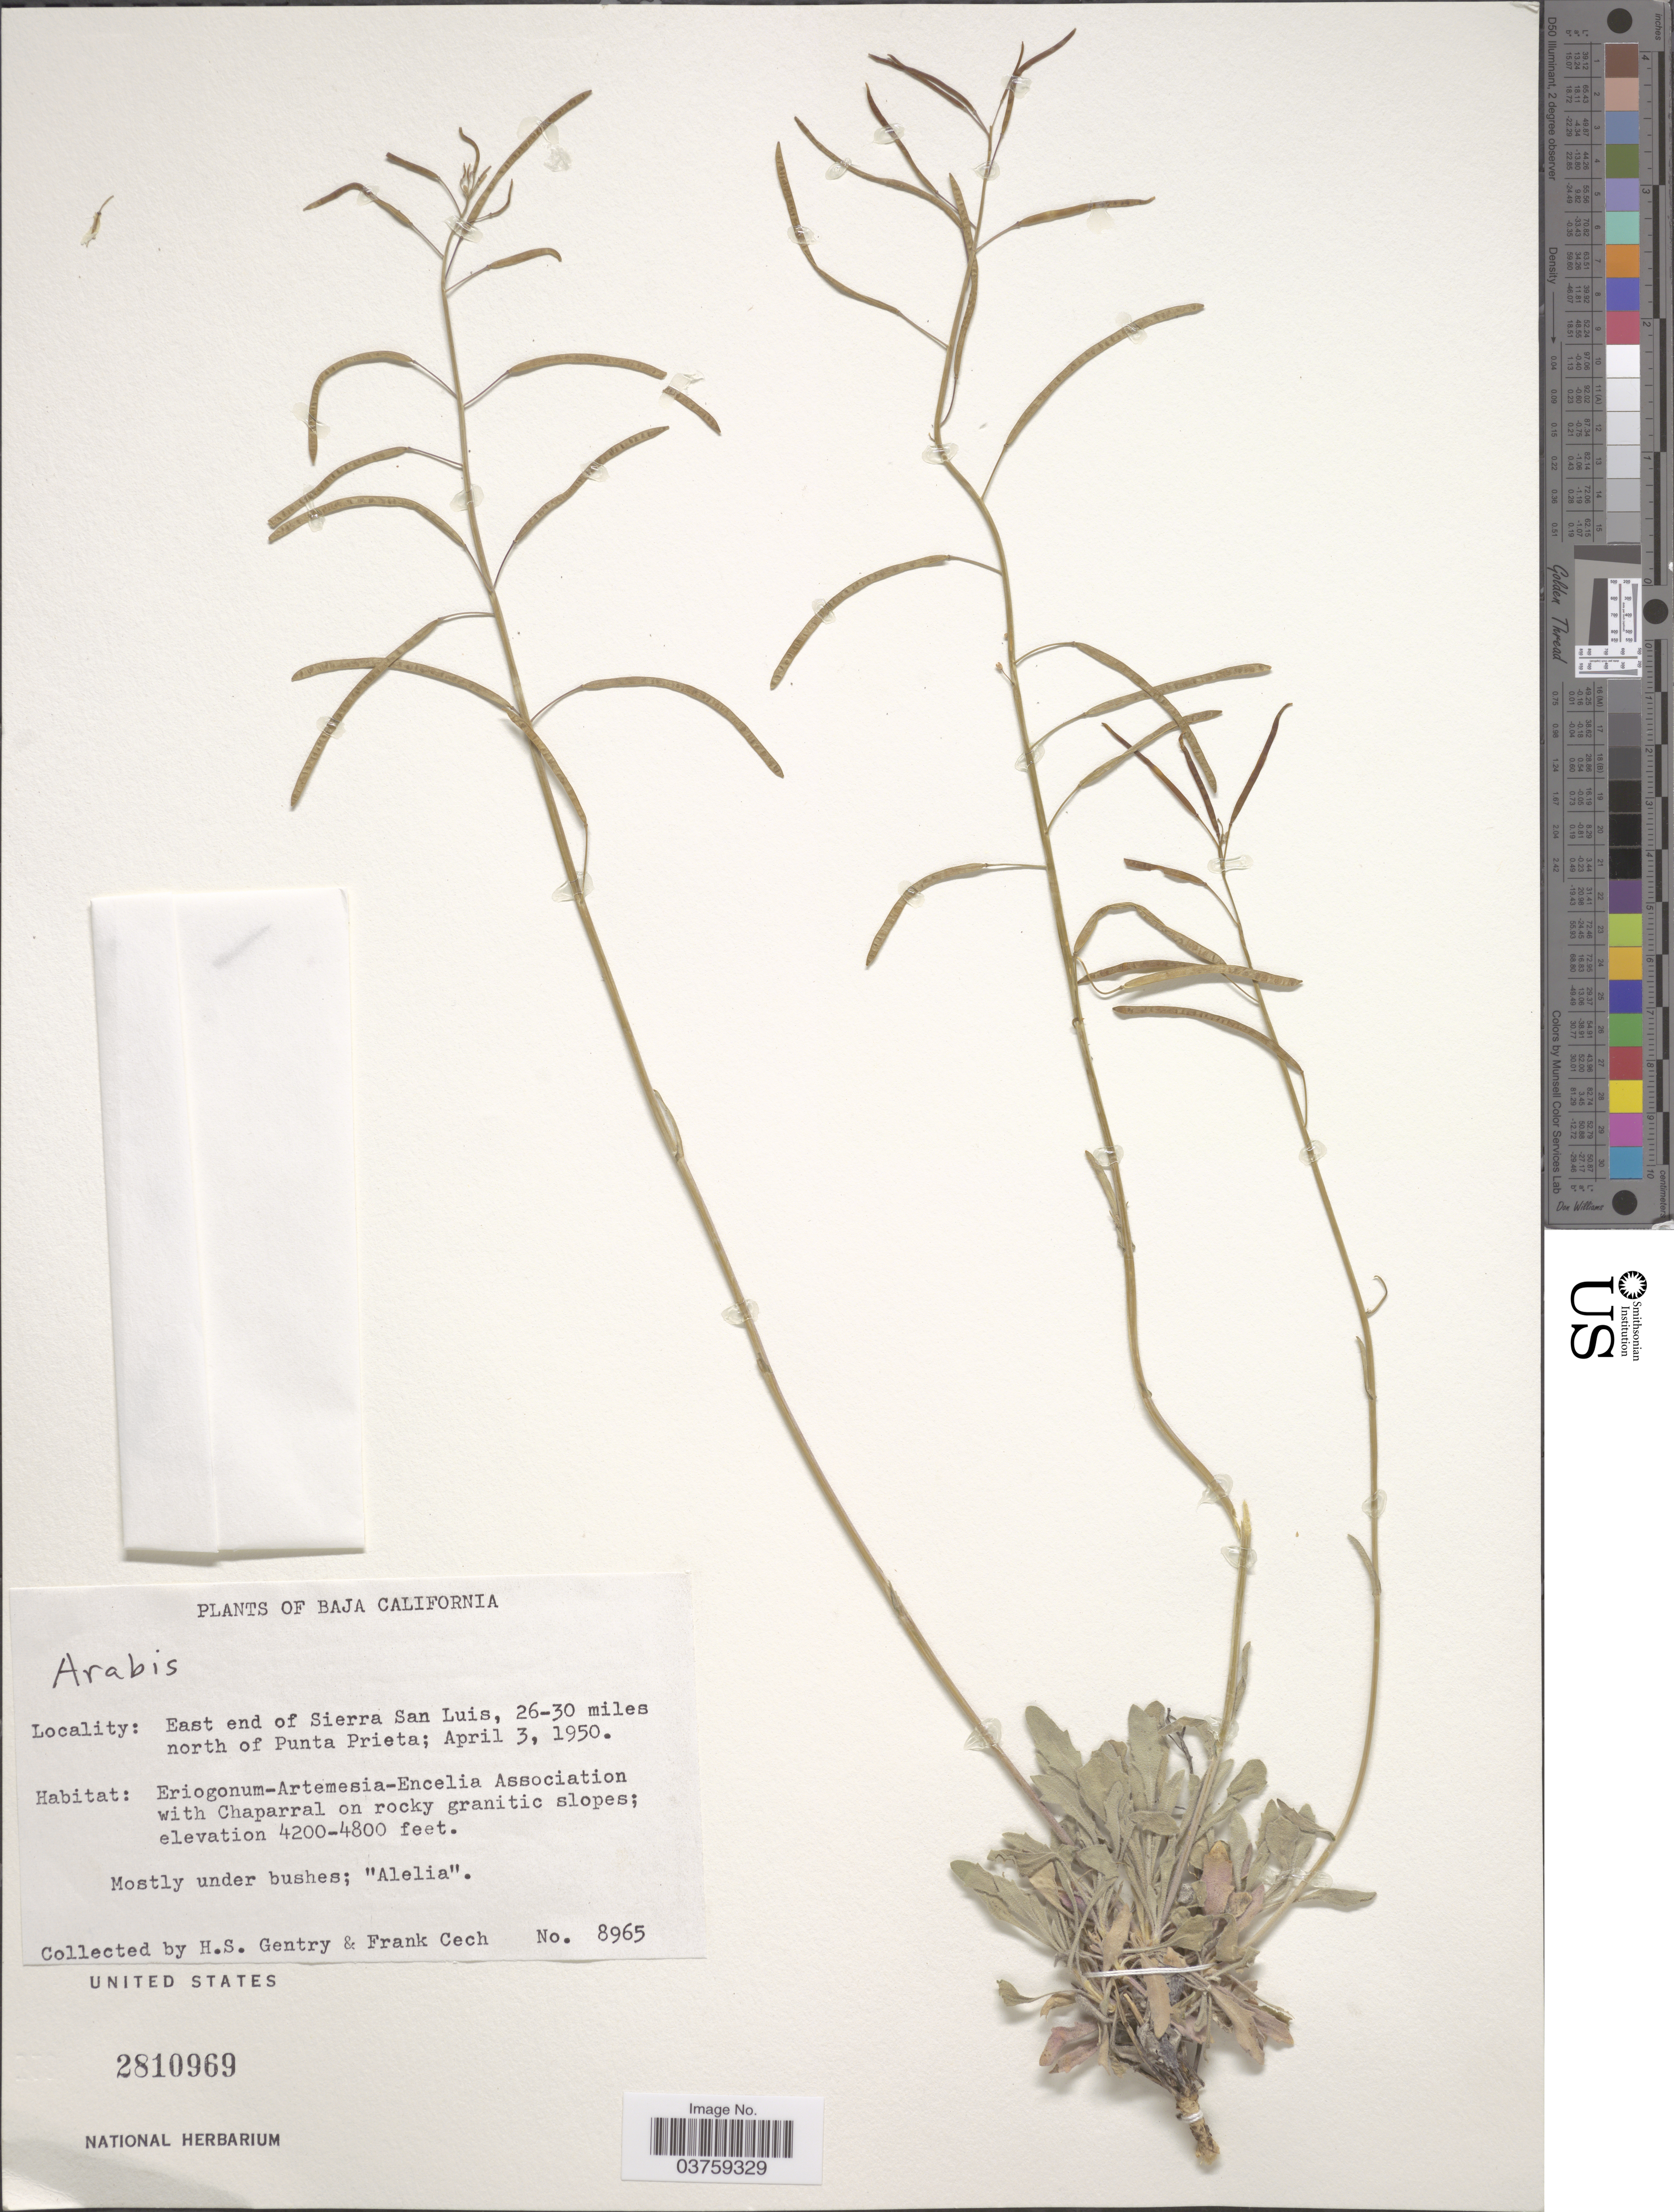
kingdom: Plantae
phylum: Tracheophyta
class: Magnoliopsida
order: Brassicales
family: Brassicaceae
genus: Arabis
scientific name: Arabis sp.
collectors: H. S. Gentry & F. Cech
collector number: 8965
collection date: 1950-04-03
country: Mexico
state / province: Baja California Norte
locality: East end of Sierra San Luis, 26-30 miles north of Punta Prieta.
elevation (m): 1280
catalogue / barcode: US 2810969